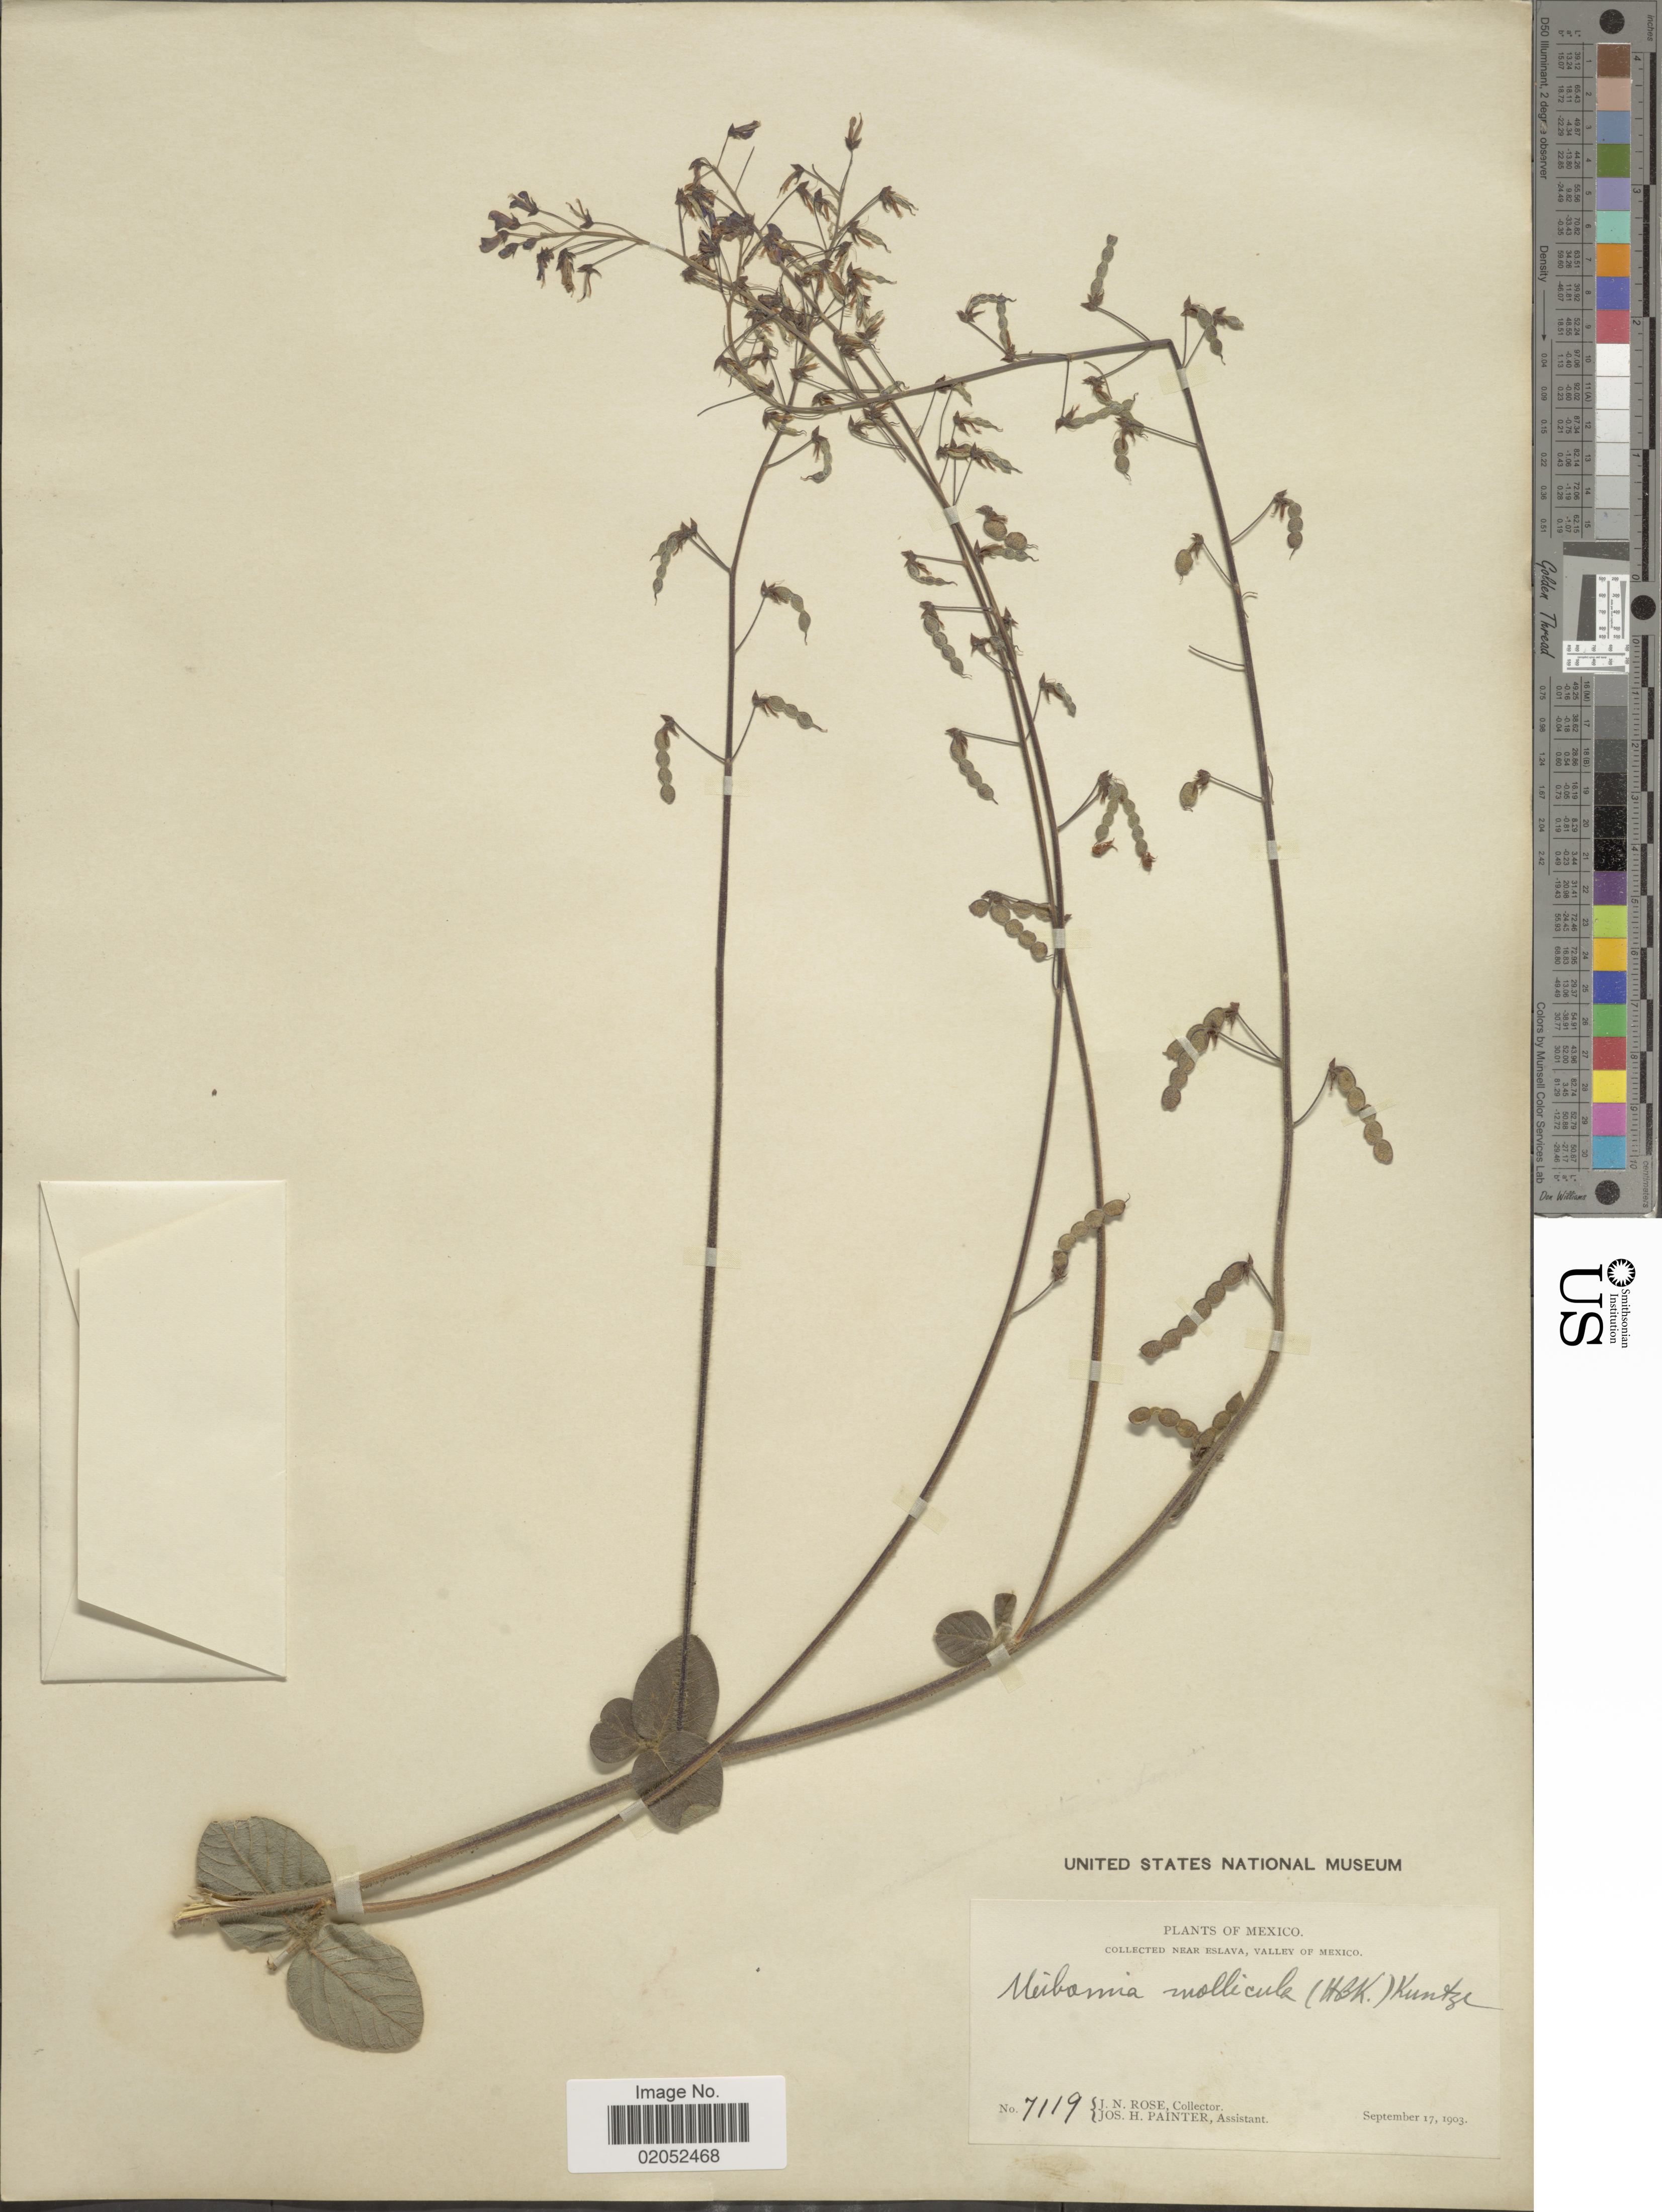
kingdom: Plantae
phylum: Tracheophyta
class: Magnoliopsida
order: Fabales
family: Fabaceae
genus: Desmodium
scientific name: Desmodium molliculum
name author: (Kunth) DC.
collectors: J. N. Rose & J. H. Painter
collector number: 7119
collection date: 1903-09-17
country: Mexico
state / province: México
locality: Near Eslava, Valley of Mexico.